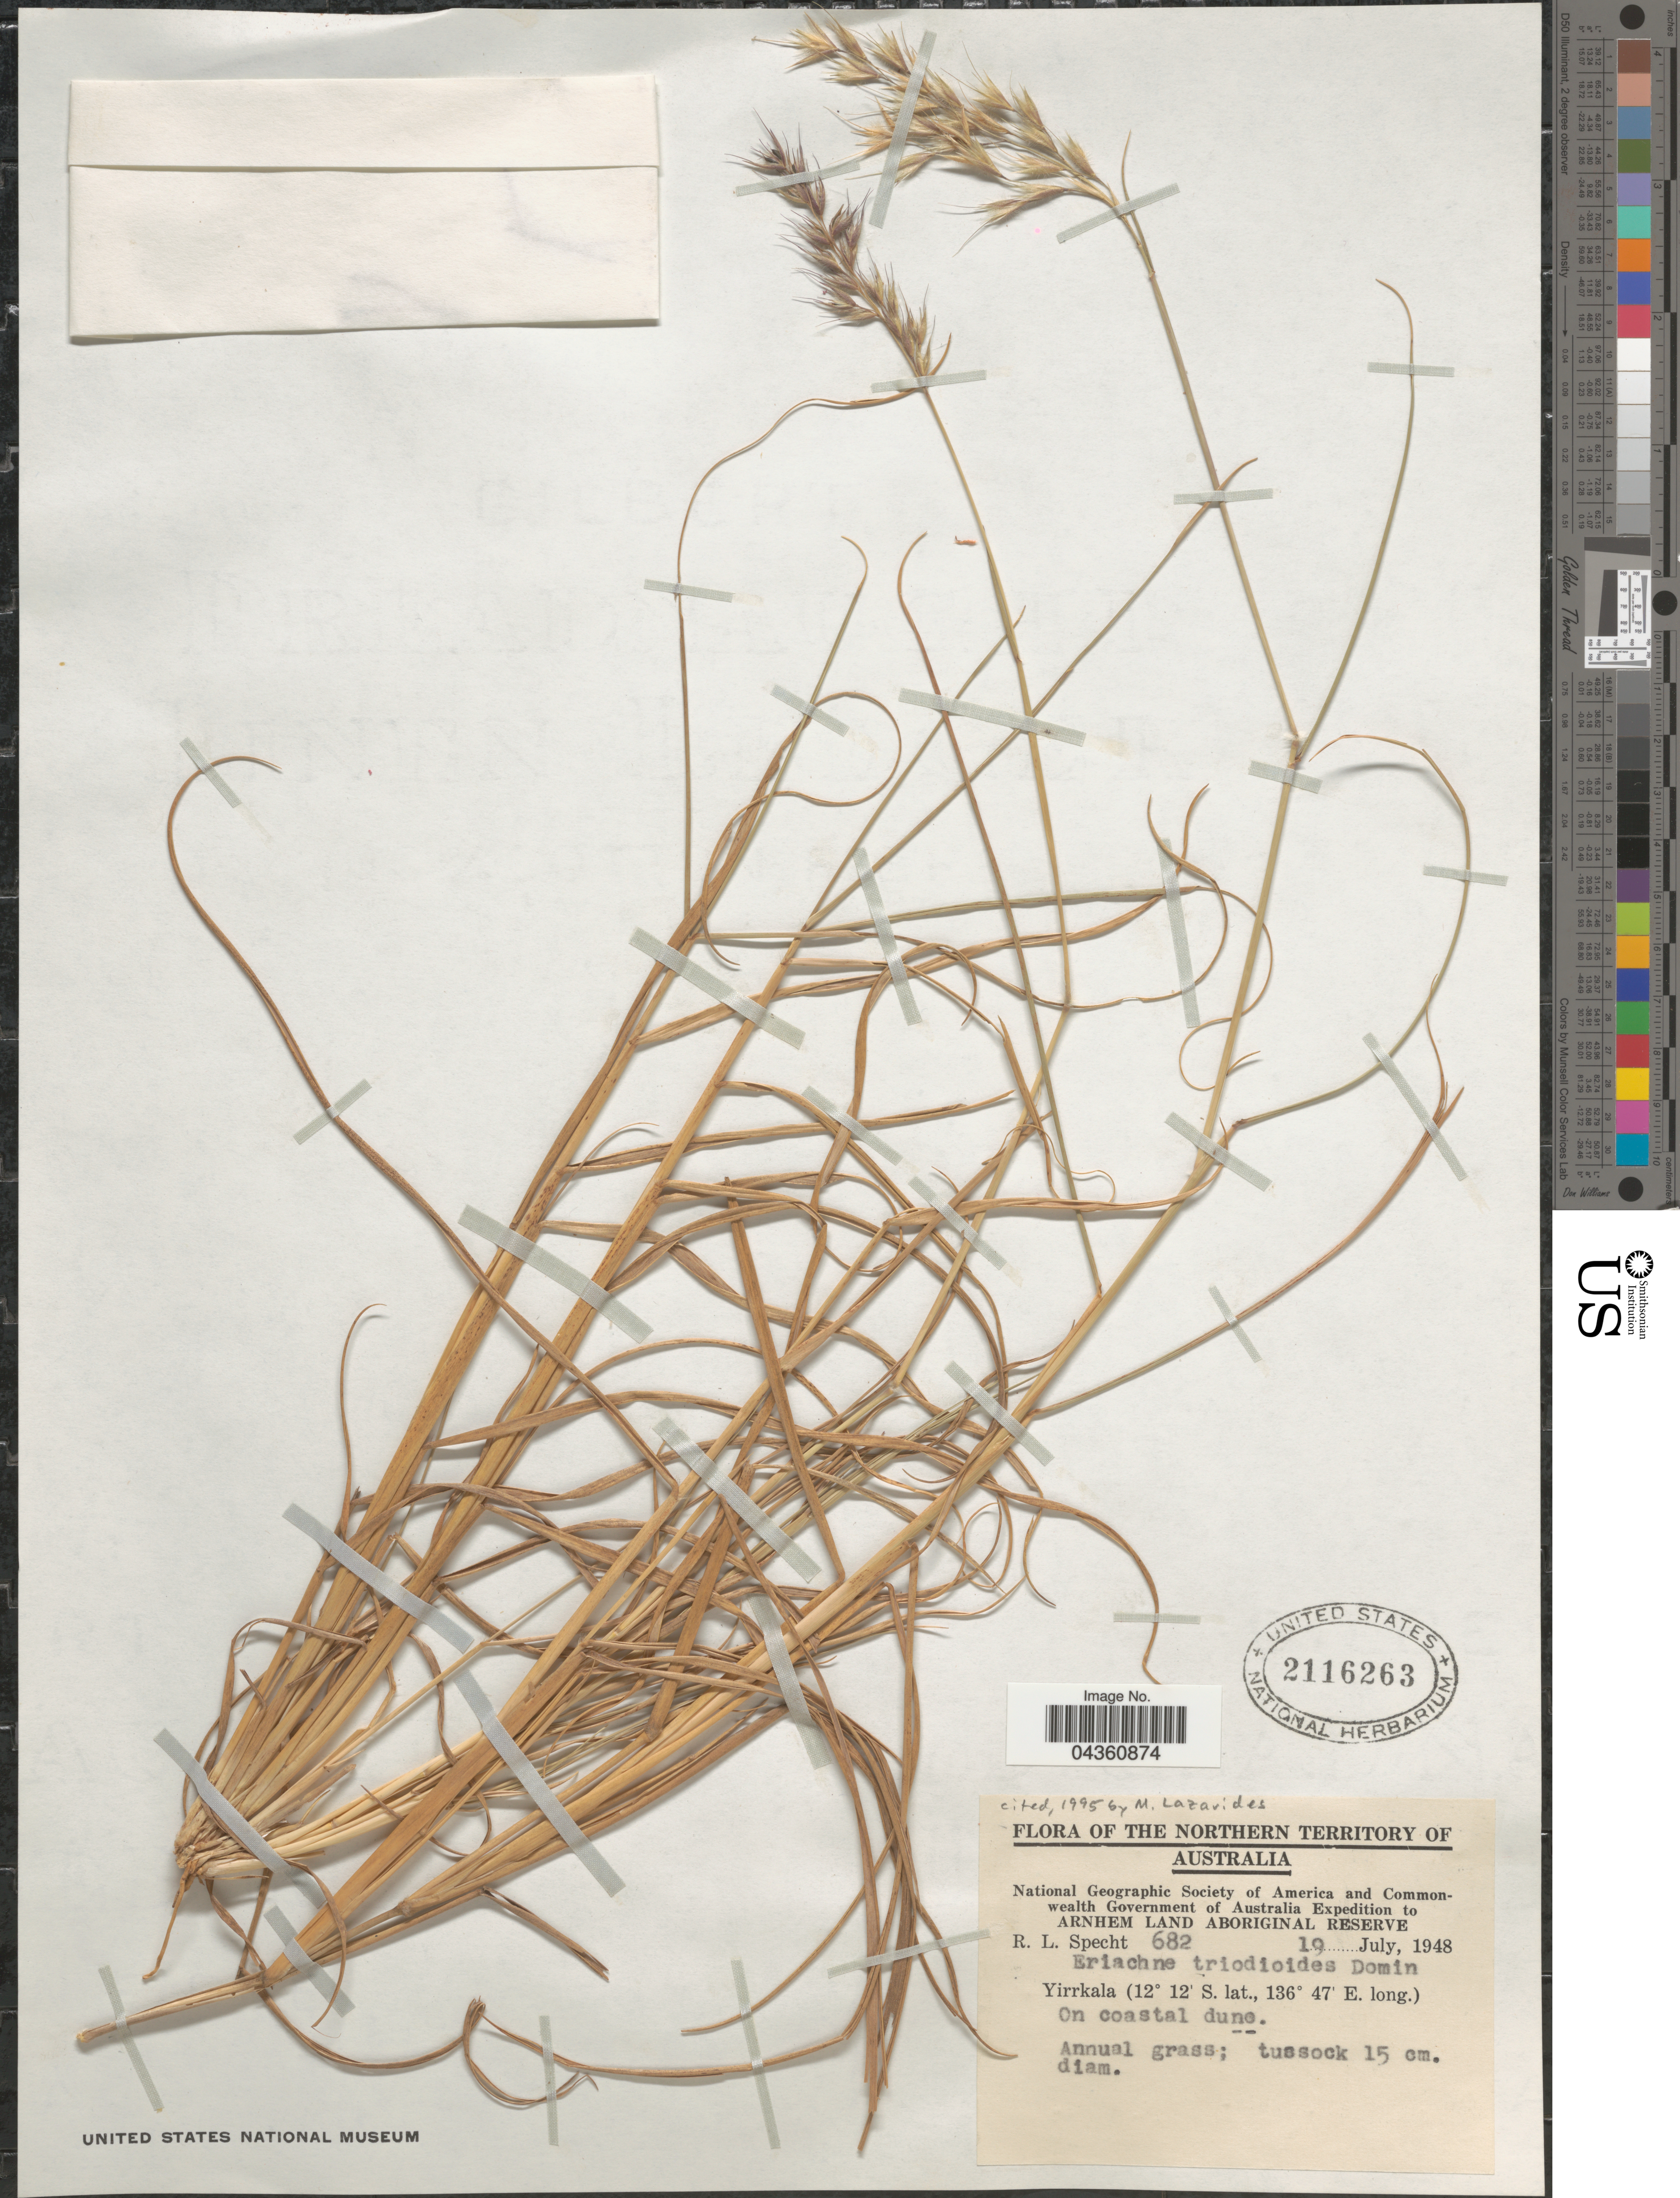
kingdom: Plantae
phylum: Tracheophyta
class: Liliopsida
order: Poales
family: Poaceae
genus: Eriachne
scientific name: Eriachne triodioides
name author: Domin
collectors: R. L. Specht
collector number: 682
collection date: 1948-07-19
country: Australia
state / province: Northern Territory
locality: National Geographic Society of America and Commonwealth Government of Australia Expedition to Arnhem Land Aboriginal Reserve. Yirrkala.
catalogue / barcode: US 2116263